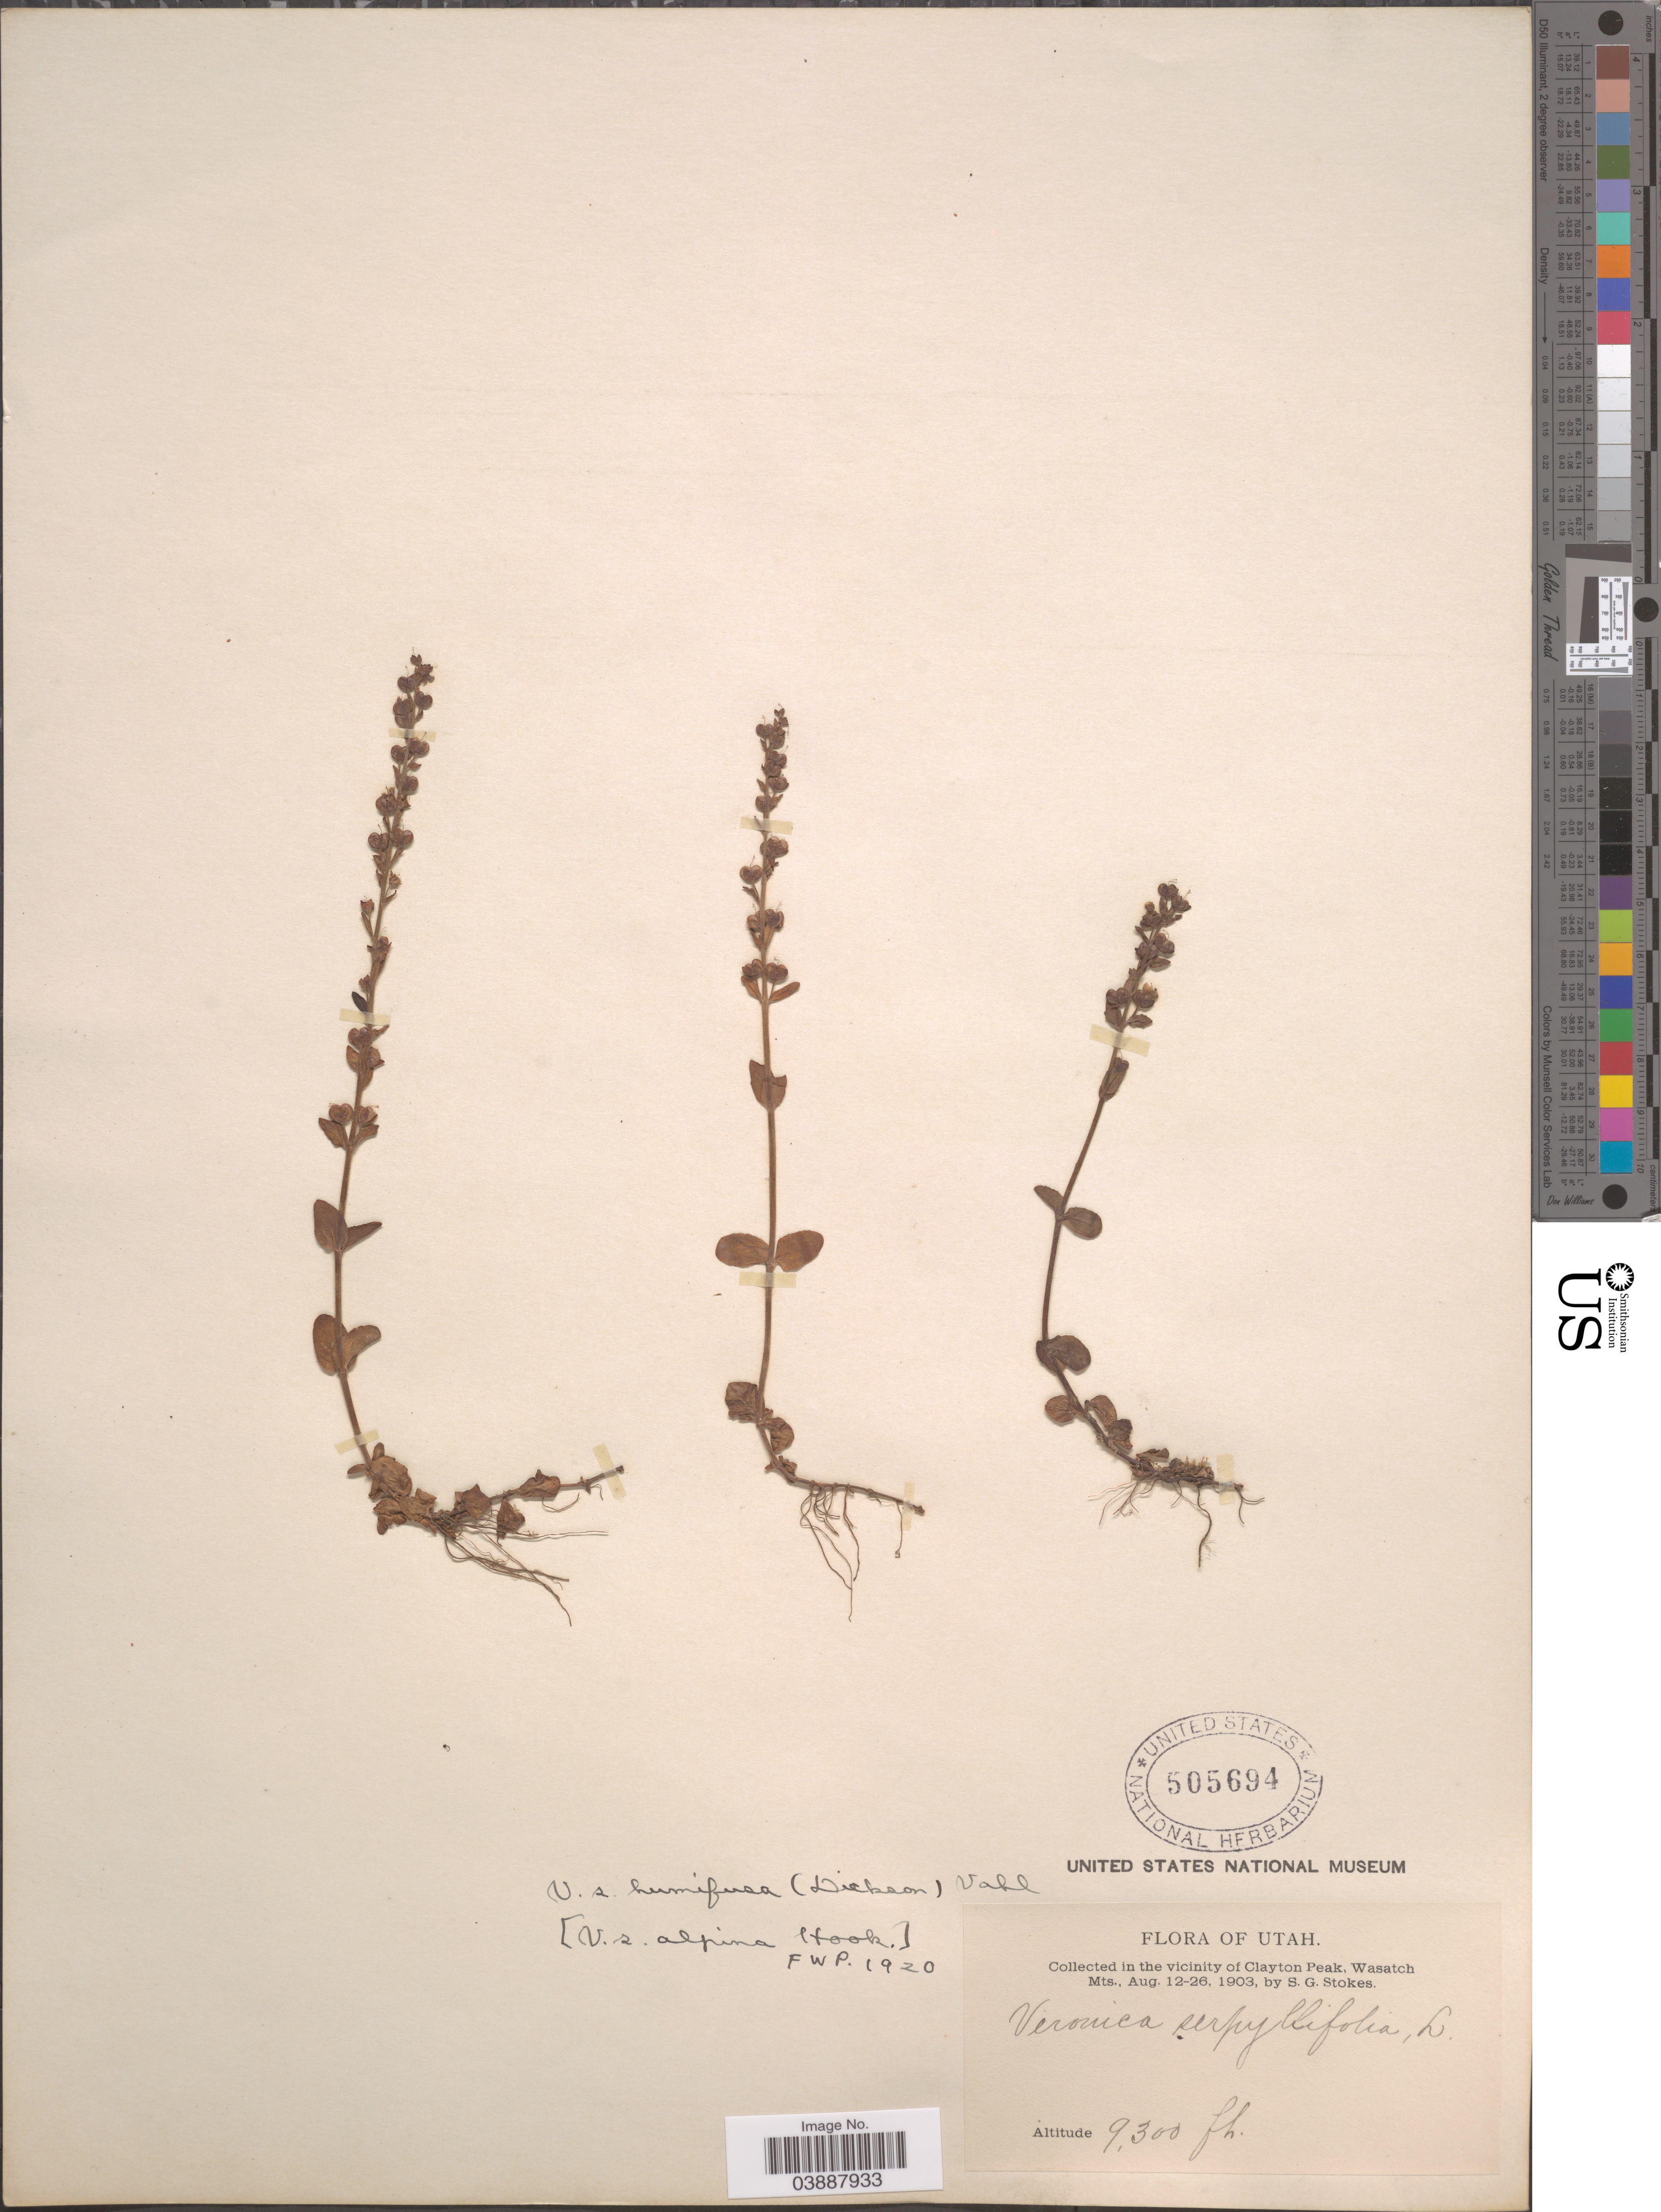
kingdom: Plantae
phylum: Tracheophyta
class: Magnoliopsida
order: Lamiales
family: Plantaginaceae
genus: Veronica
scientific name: Veronica serpyllifolia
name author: L.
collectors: S. G. Stokes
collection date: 1903-08-12/1903-08-26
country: United States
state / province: Utah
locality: In the vicinity of Clayton Peak, Wasatch Mts.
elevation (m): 2835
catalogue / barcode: US 505694